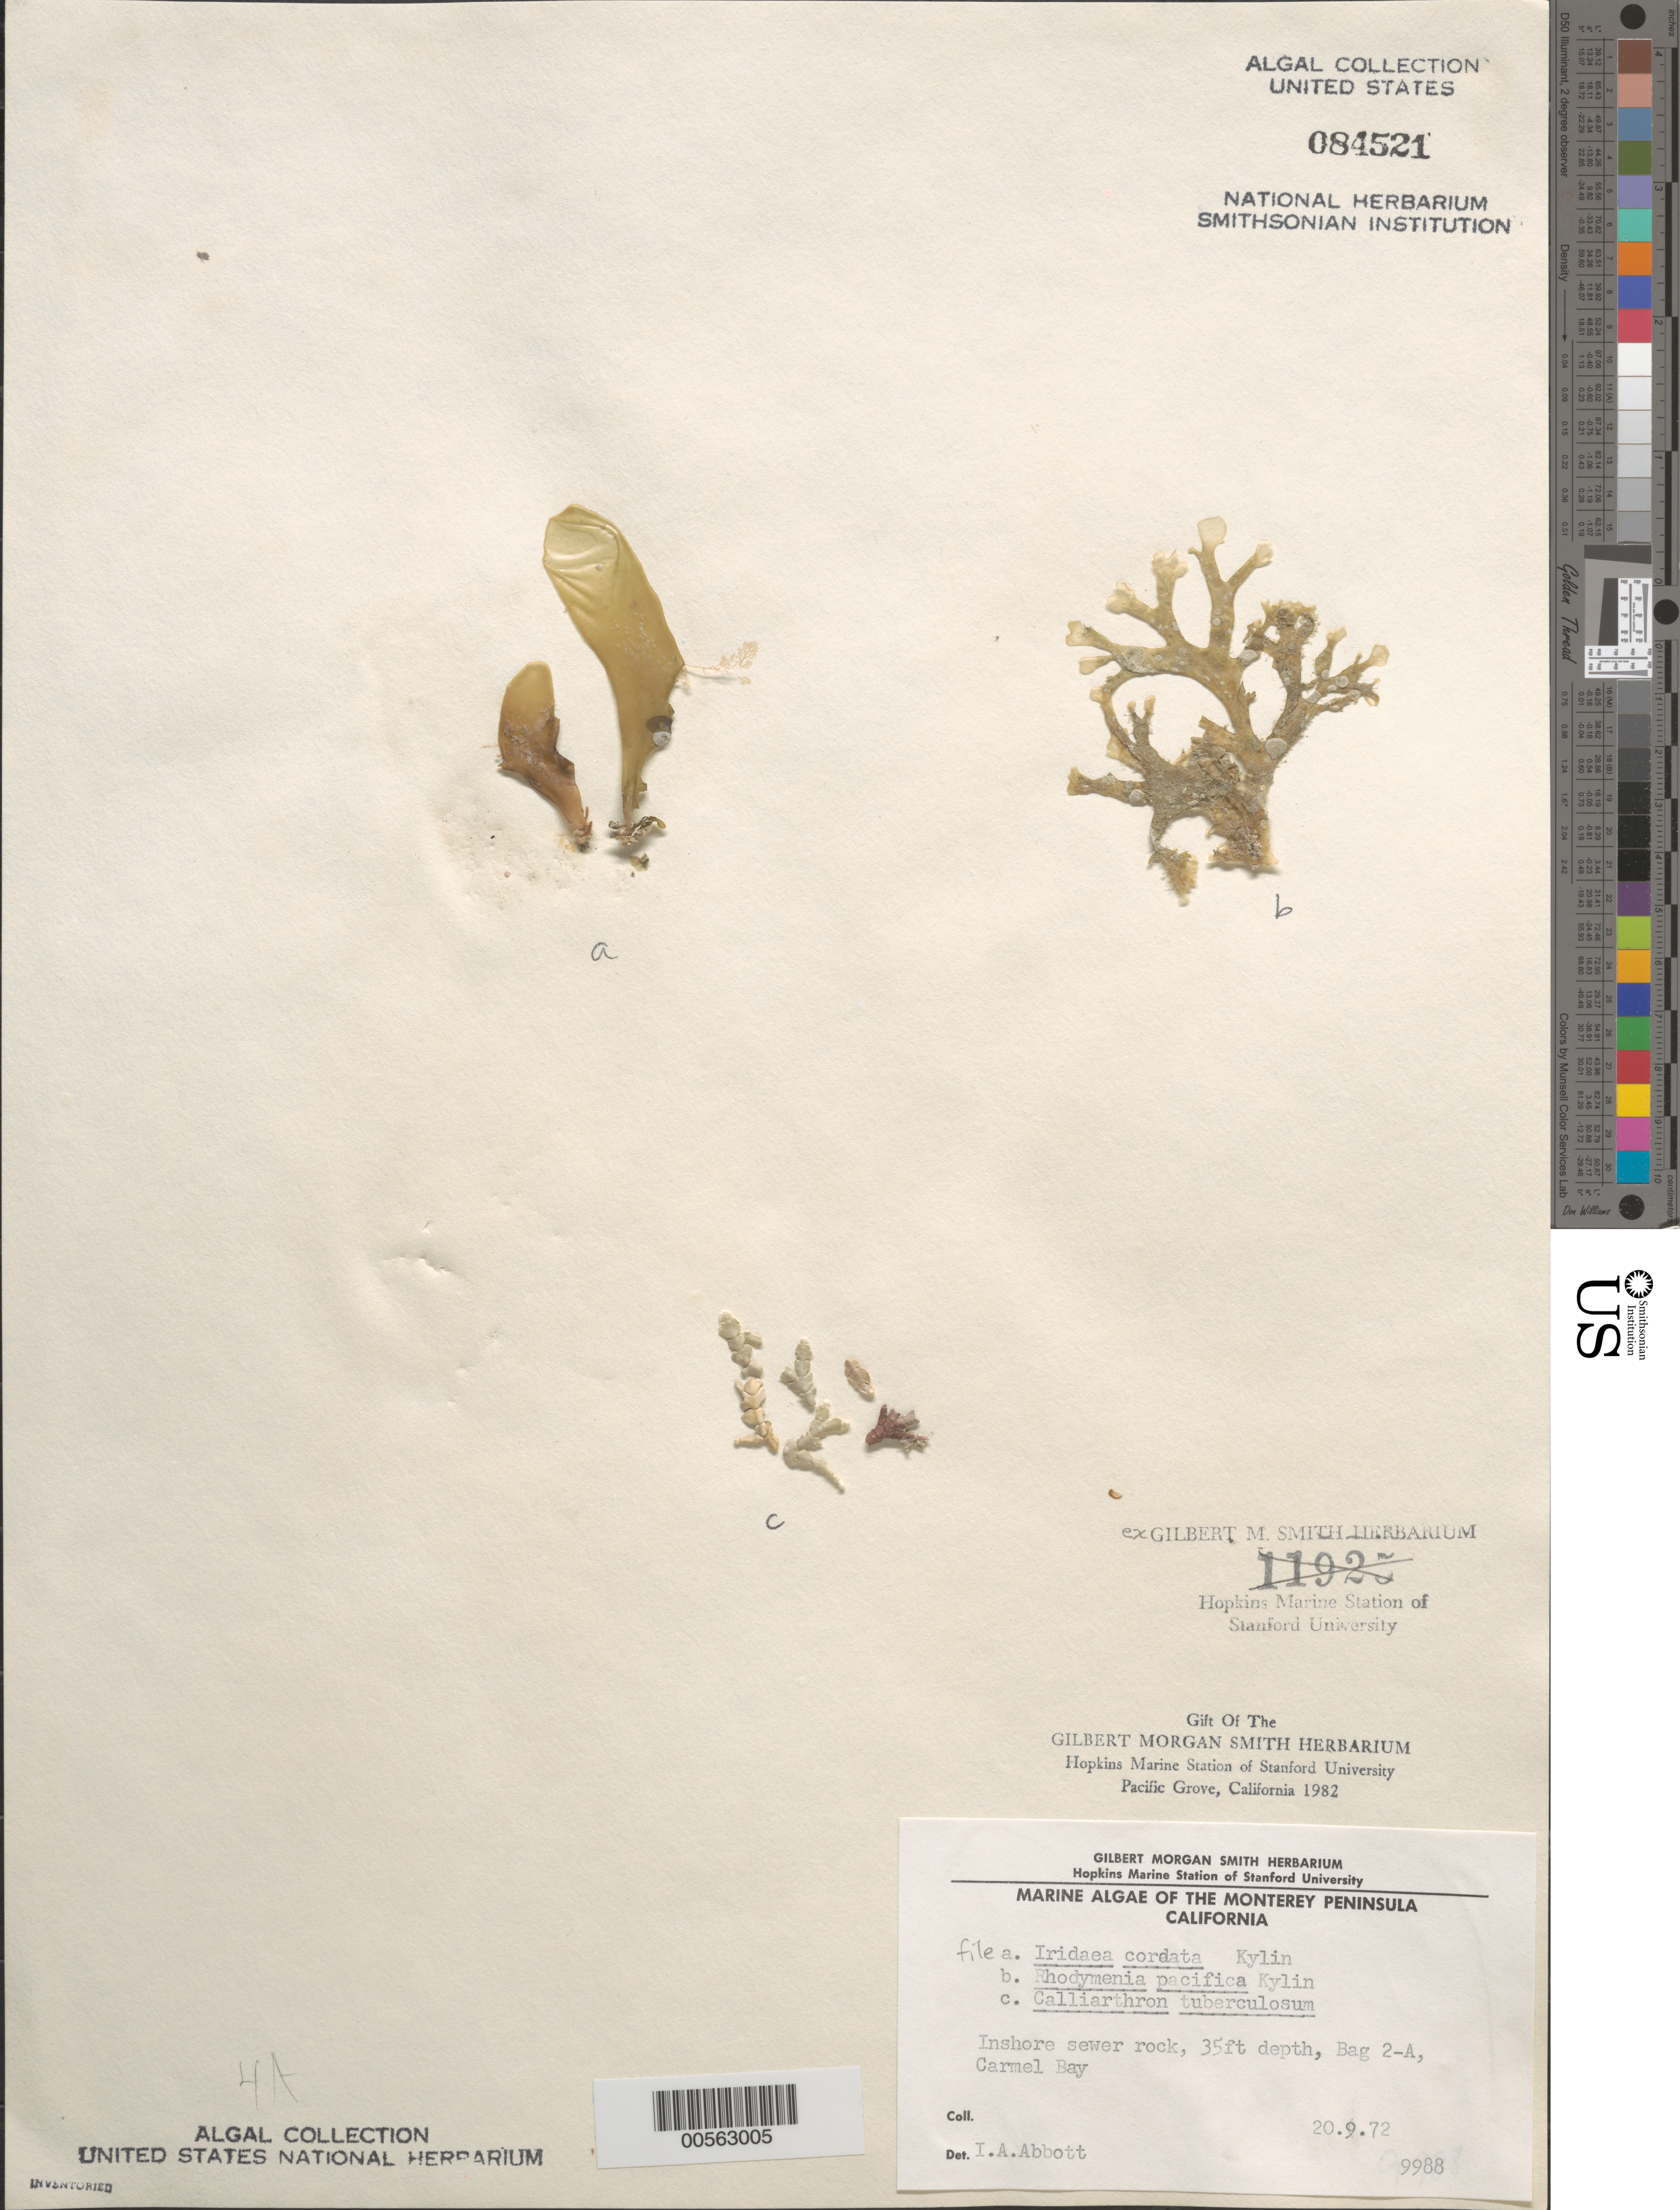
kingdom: Plantae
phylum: Rhodophyta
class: Florideophyceae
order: Gigartinales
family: Gigartinaceae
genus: Iridaea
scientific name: Iridaea cordata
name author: (Turner) Bory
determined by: Abbott, Isabella A.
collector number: IAA 9988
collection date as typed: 20 Sep 1972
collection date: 1972-09-20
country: United States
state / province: California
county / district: Monterey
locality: Carmel Bay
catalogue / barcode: US 84521